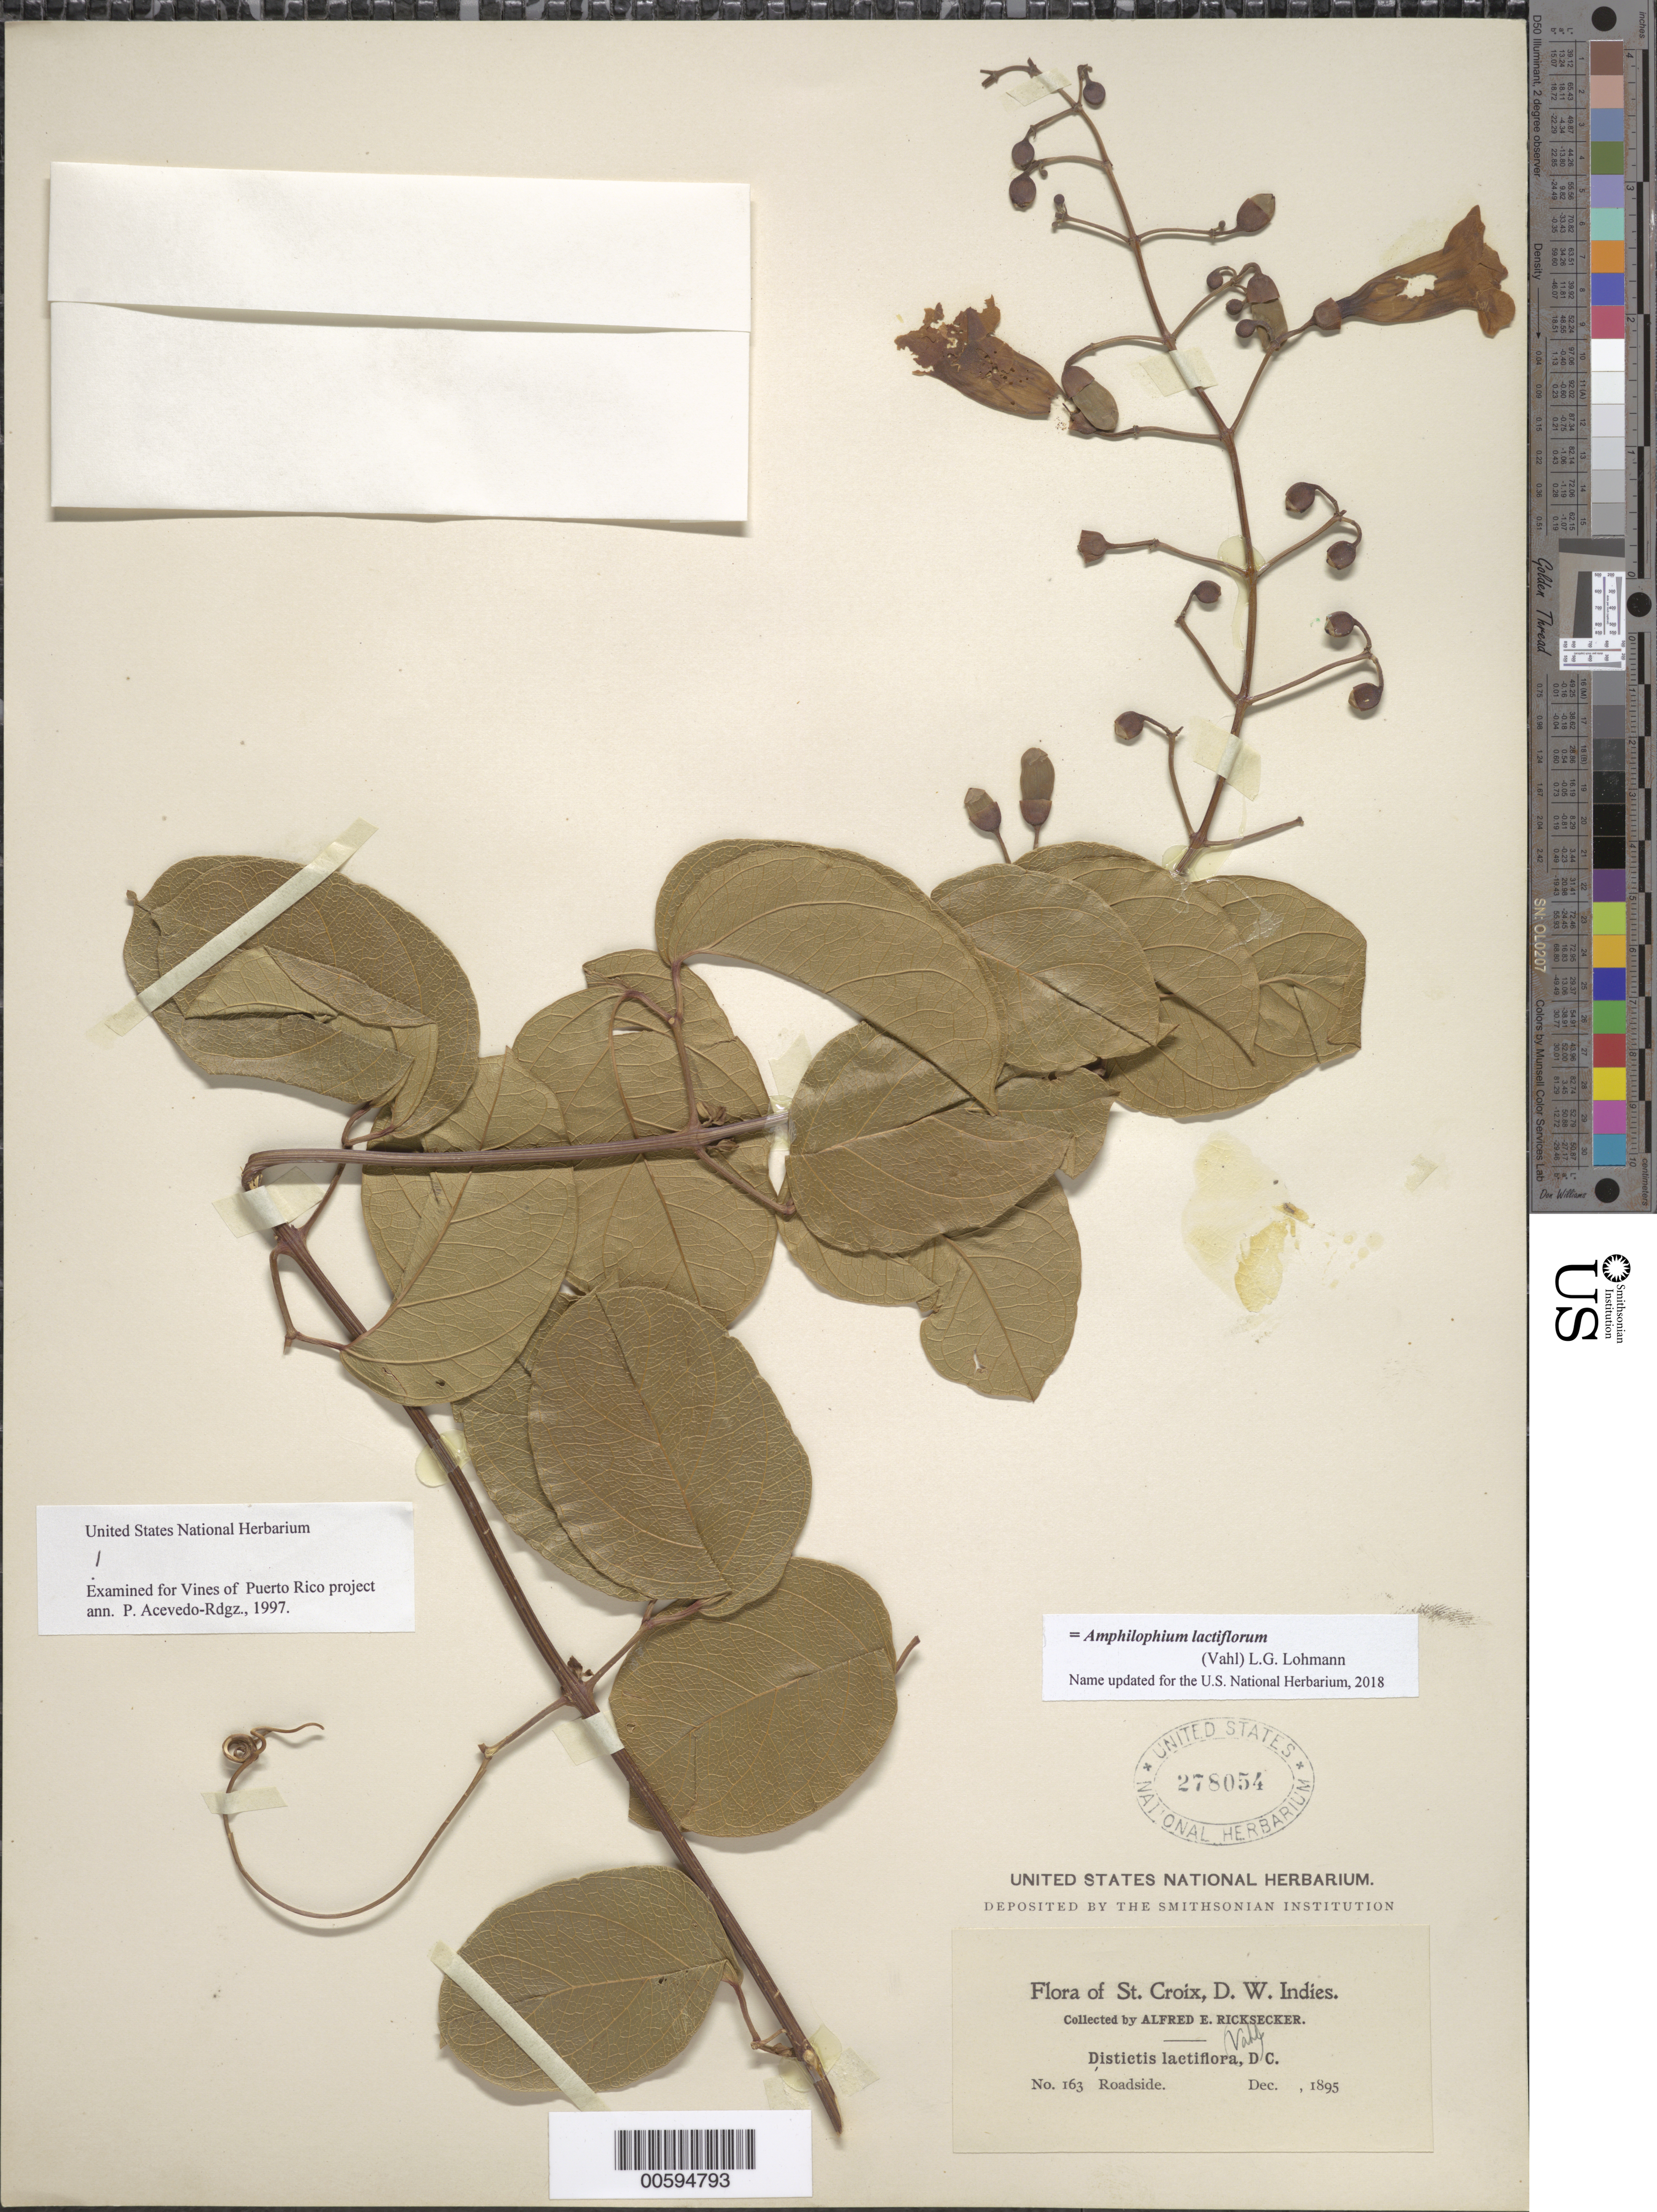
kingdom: Plantae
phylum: Tracheophyta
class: Magnoliopsida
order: Lamiales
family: Bignoniaceae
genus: Amphilophium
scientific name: Amphilophium lactiflorum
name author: (Vahl) L.G. Lohmann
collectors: A. E. Ricksecker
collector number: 163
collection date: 1895-12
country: U.S. Virgin Islands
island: St. Croix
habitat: Roadside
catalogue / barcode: US 278054